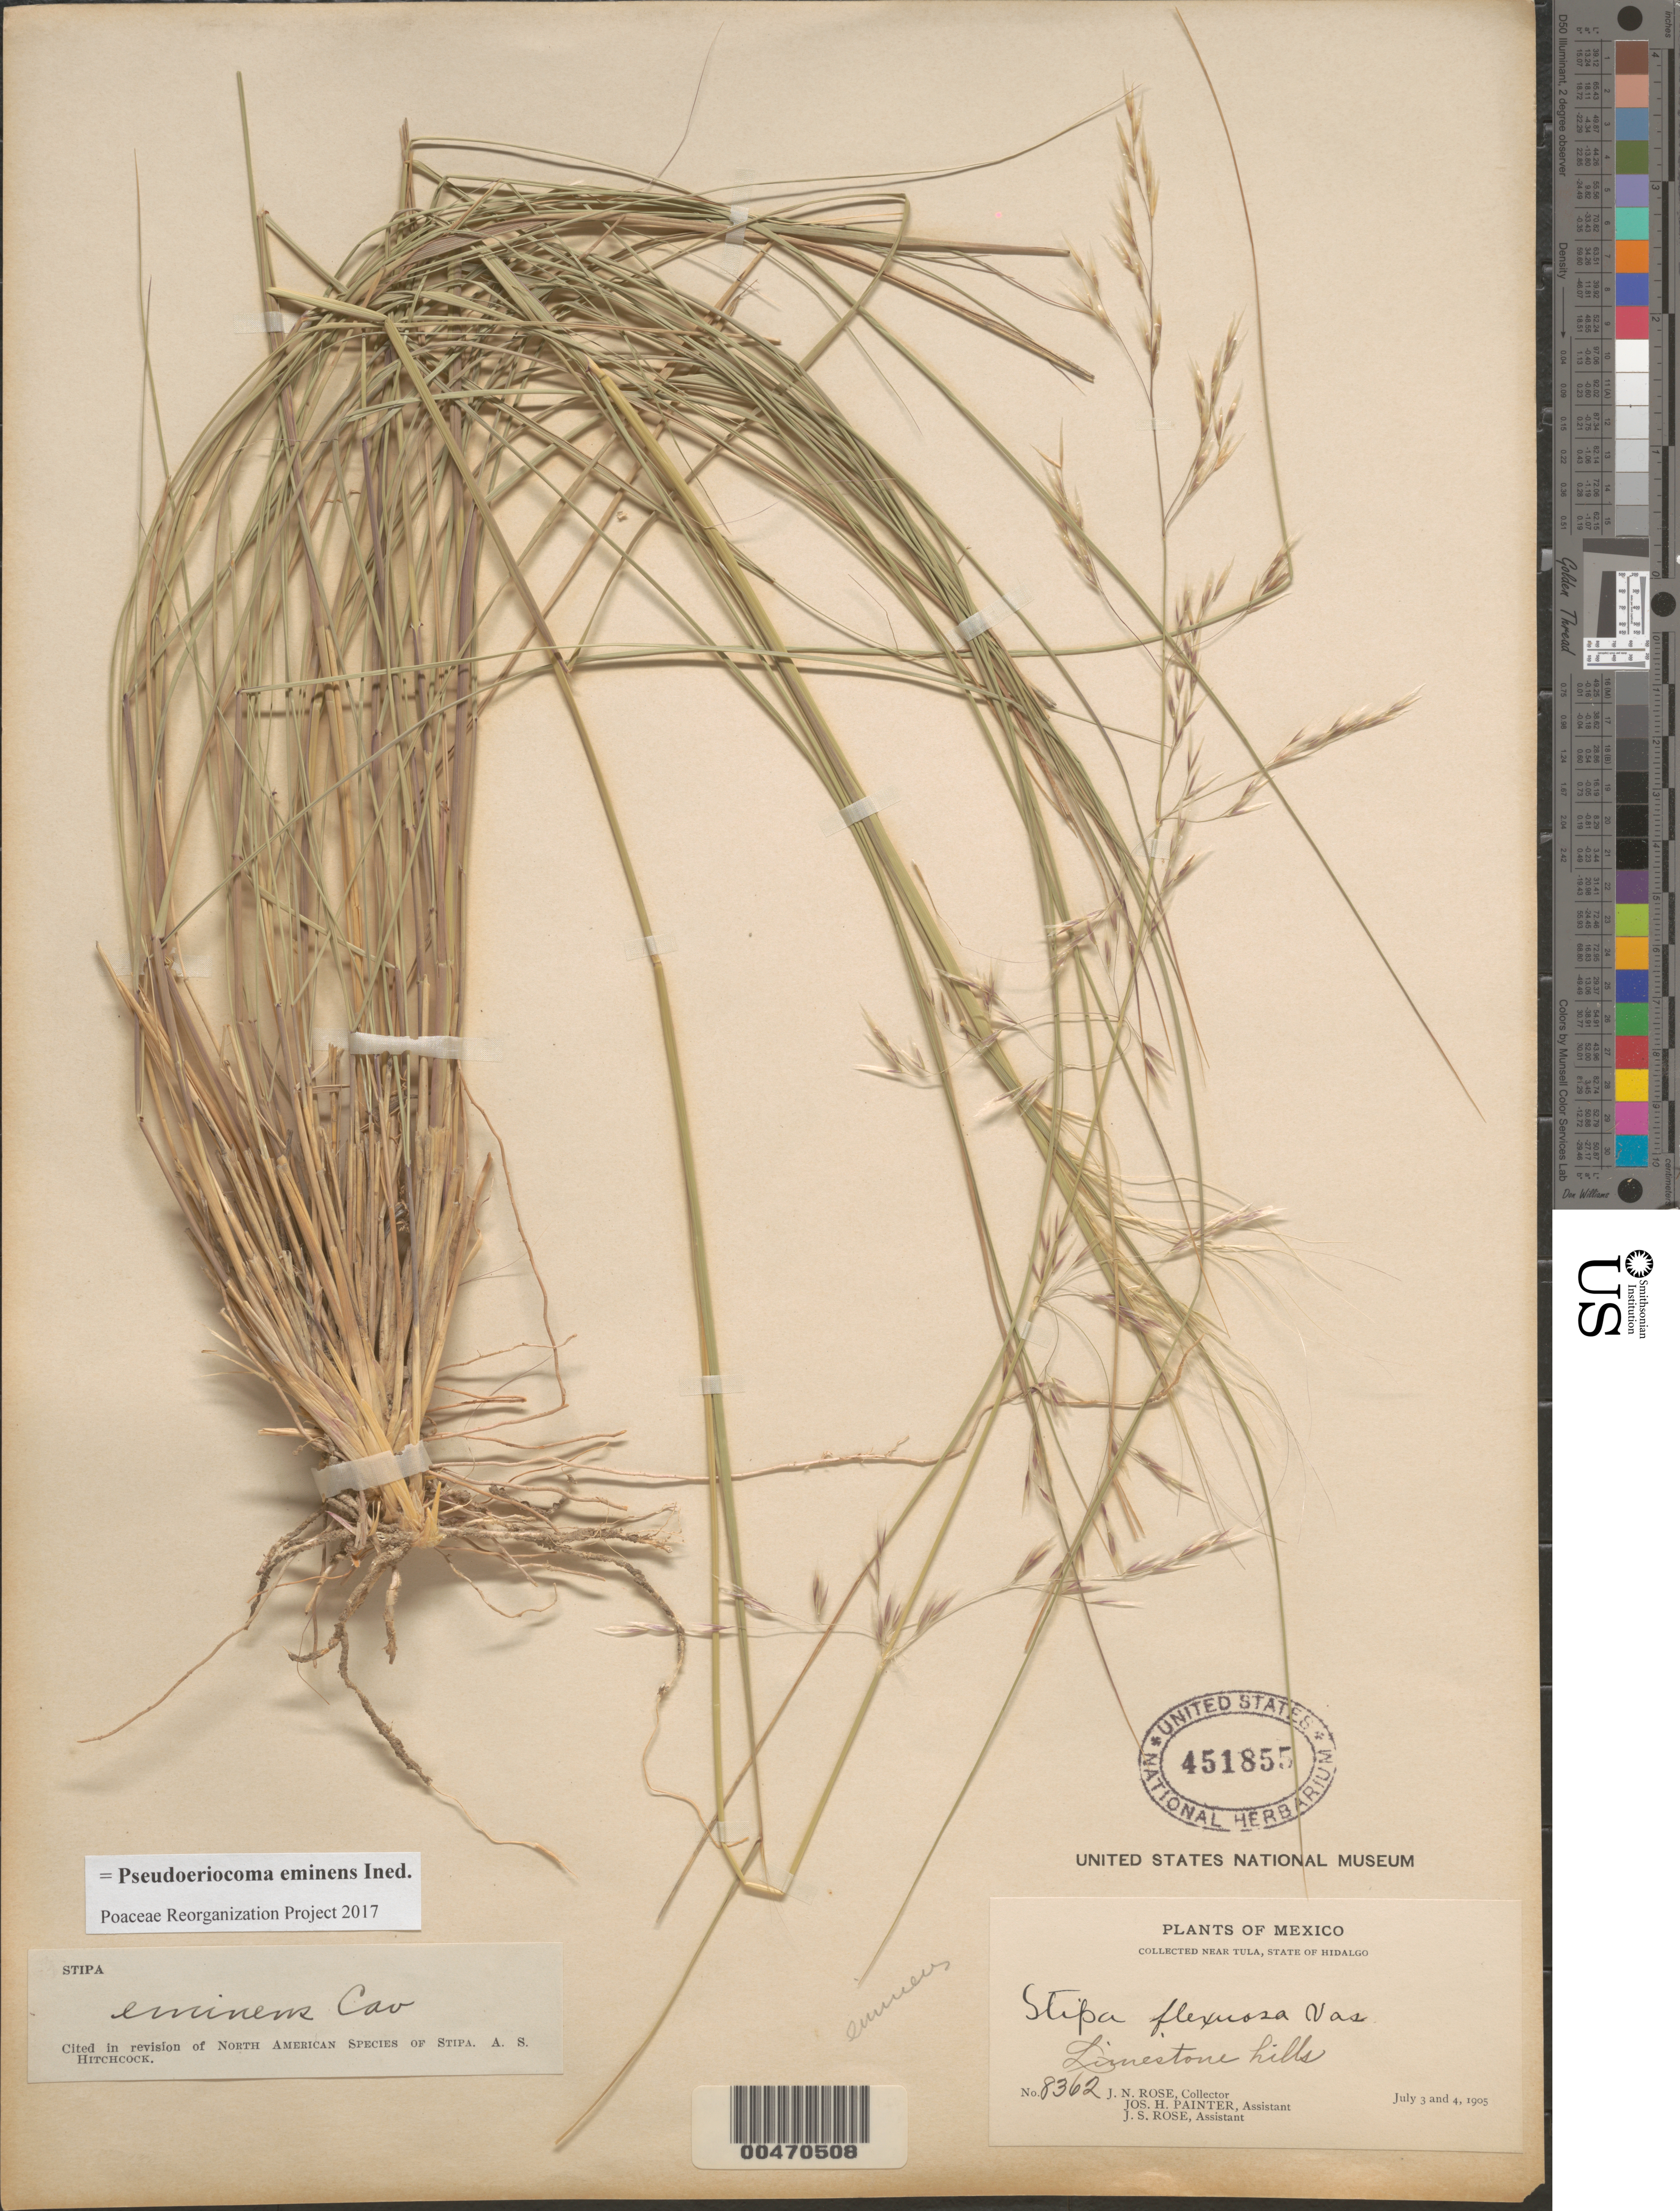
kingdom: Plantae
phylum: Tracheophyta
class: Liliopsida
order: Poales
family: Poaceae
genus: Pseudoeriocoma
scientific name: Pseudoeriocoma eminens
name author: (Cav.) Romasch.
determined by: Poaceae Reorganization Project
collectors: J. N. Rose, J. H. Painter & J. S. Rose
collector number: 8362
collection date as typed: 3 Jul 1905 to 4 Jul 1905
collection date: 1905-07-03/1905-07-04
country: Mexico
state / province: Hidalgo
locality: Near Tula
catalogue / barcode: US 451855